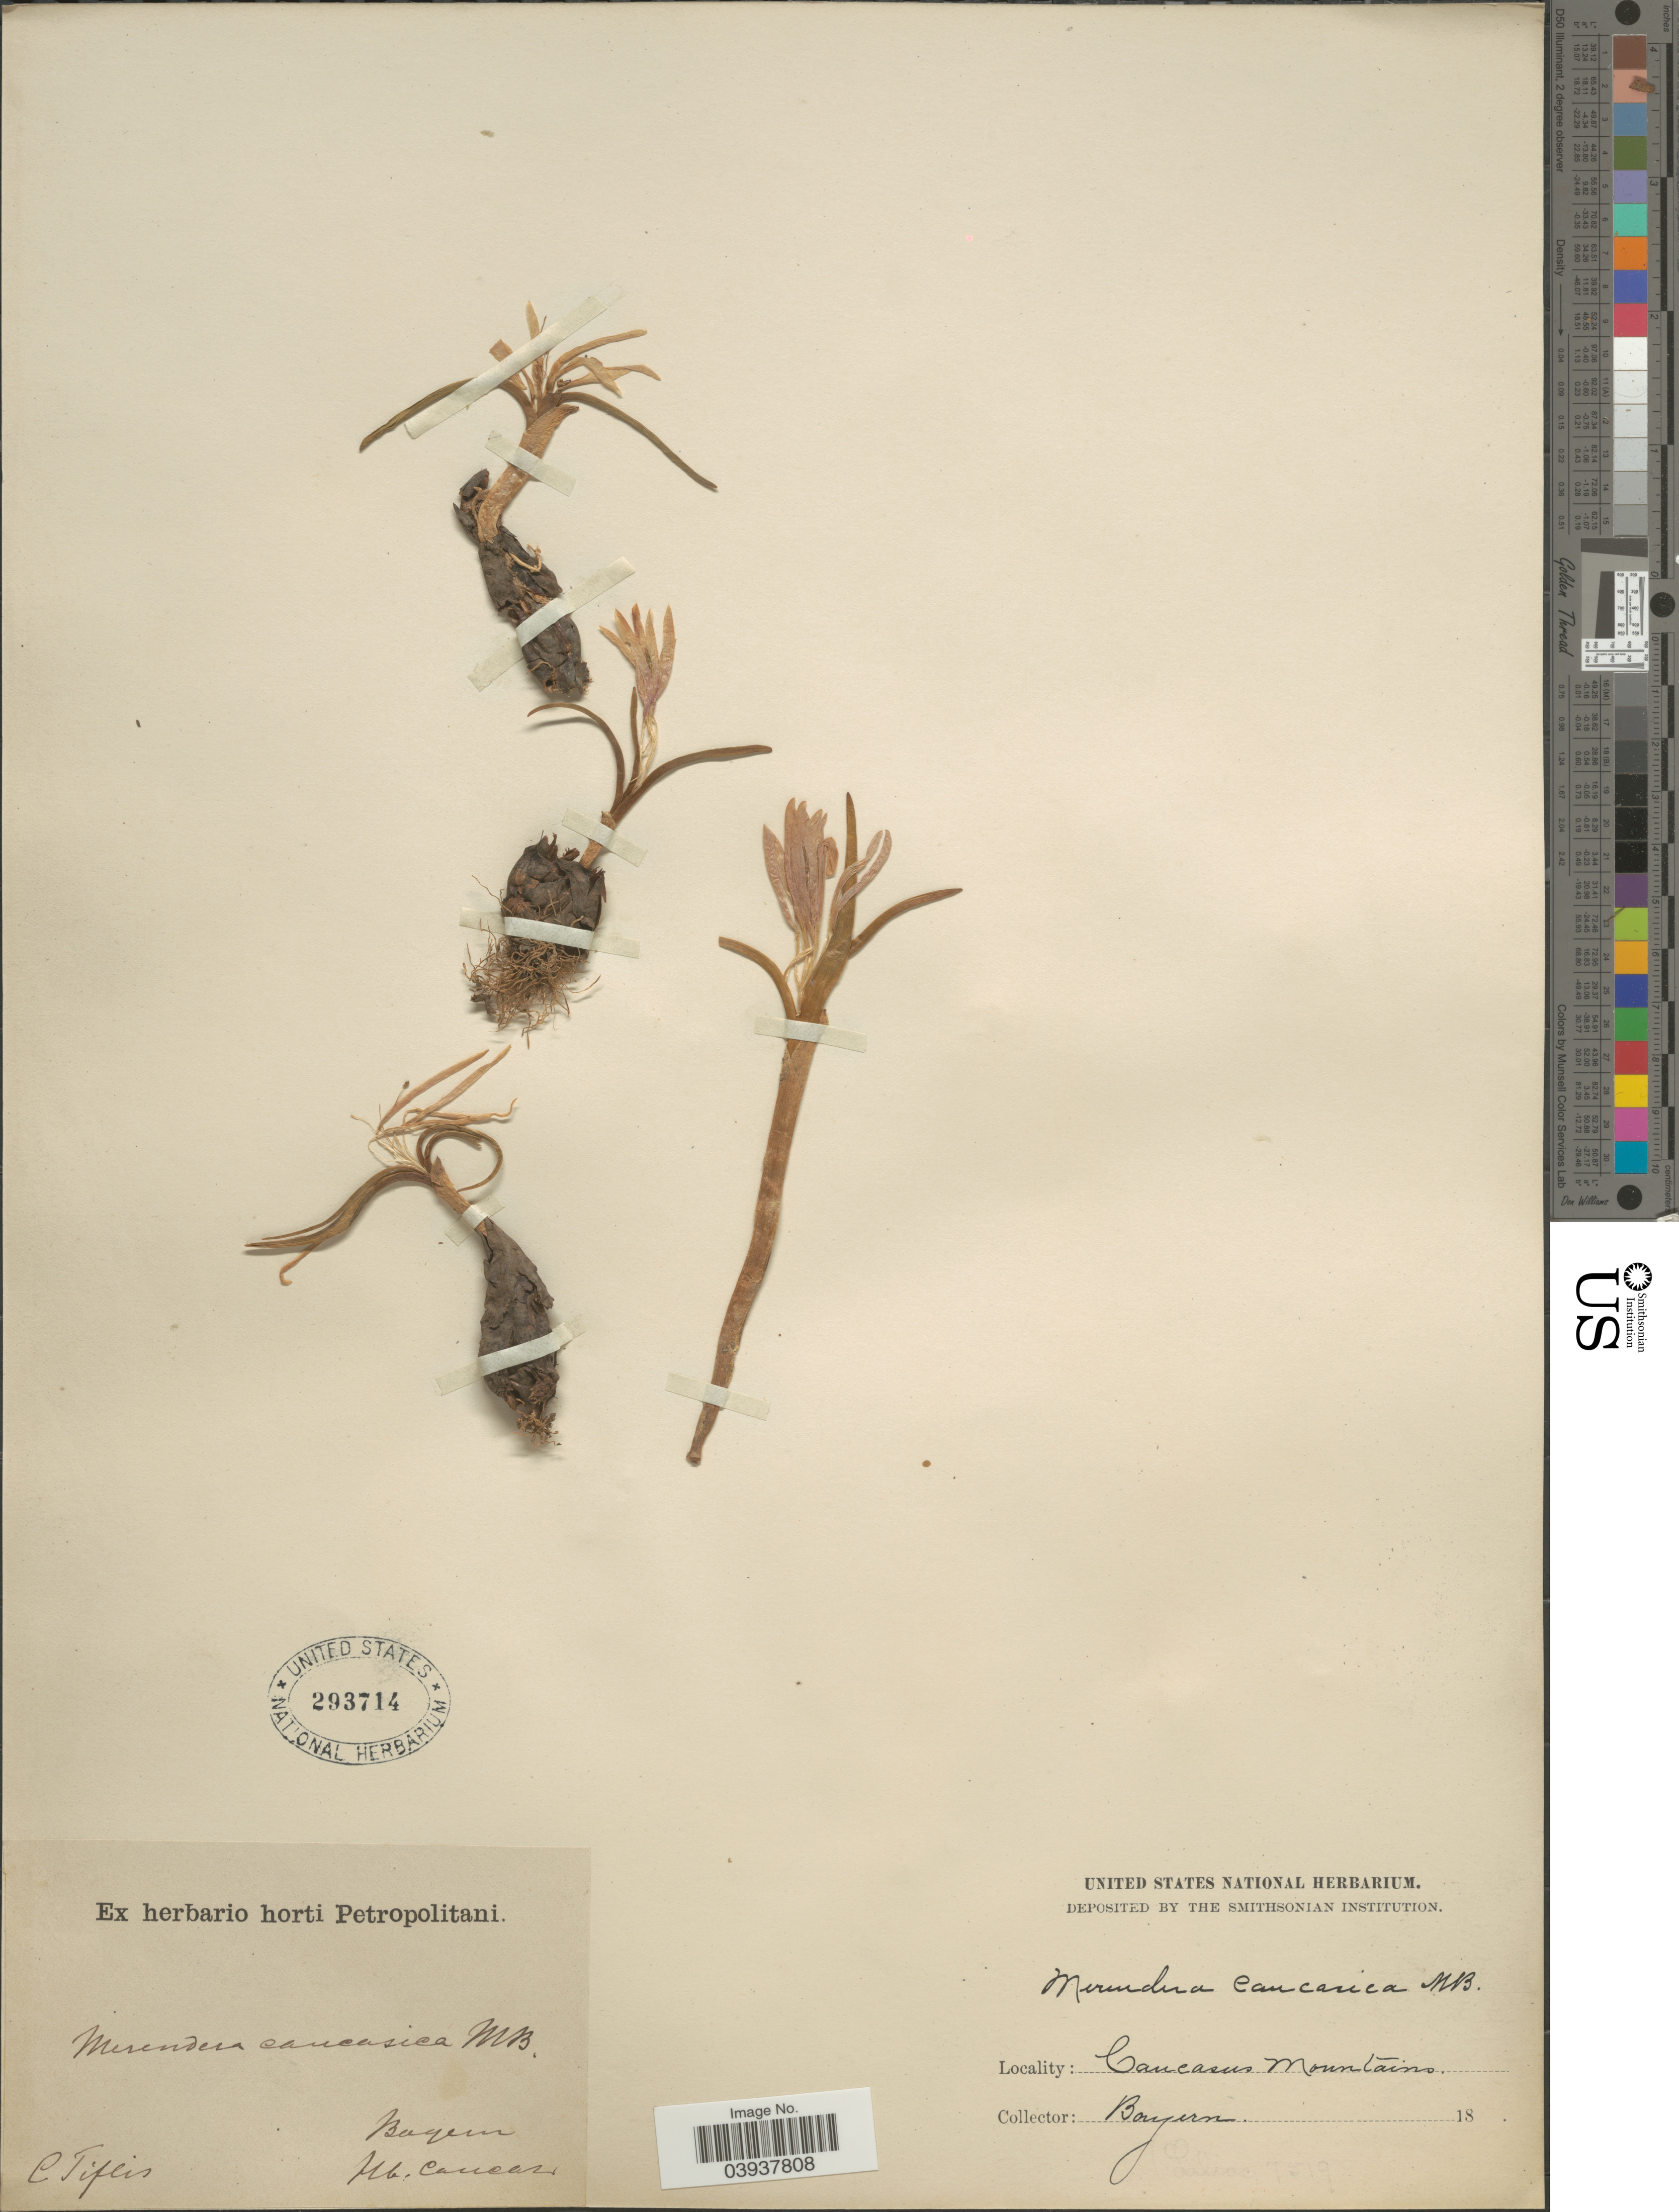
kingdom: Plantae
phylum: Tracheophyta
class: Liliopsida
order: Liliales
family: Colchicaceae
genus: Colchicum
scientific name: Colchicum trigynum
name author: (Adams) Stearn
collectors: ex Herb. Horti Bot. Petropolitani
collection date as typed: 18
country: Georgia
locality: Baquin. C Tiflis. Mt. Caucas. Caucasus Mountains. Bayern.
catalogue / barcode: US 293714